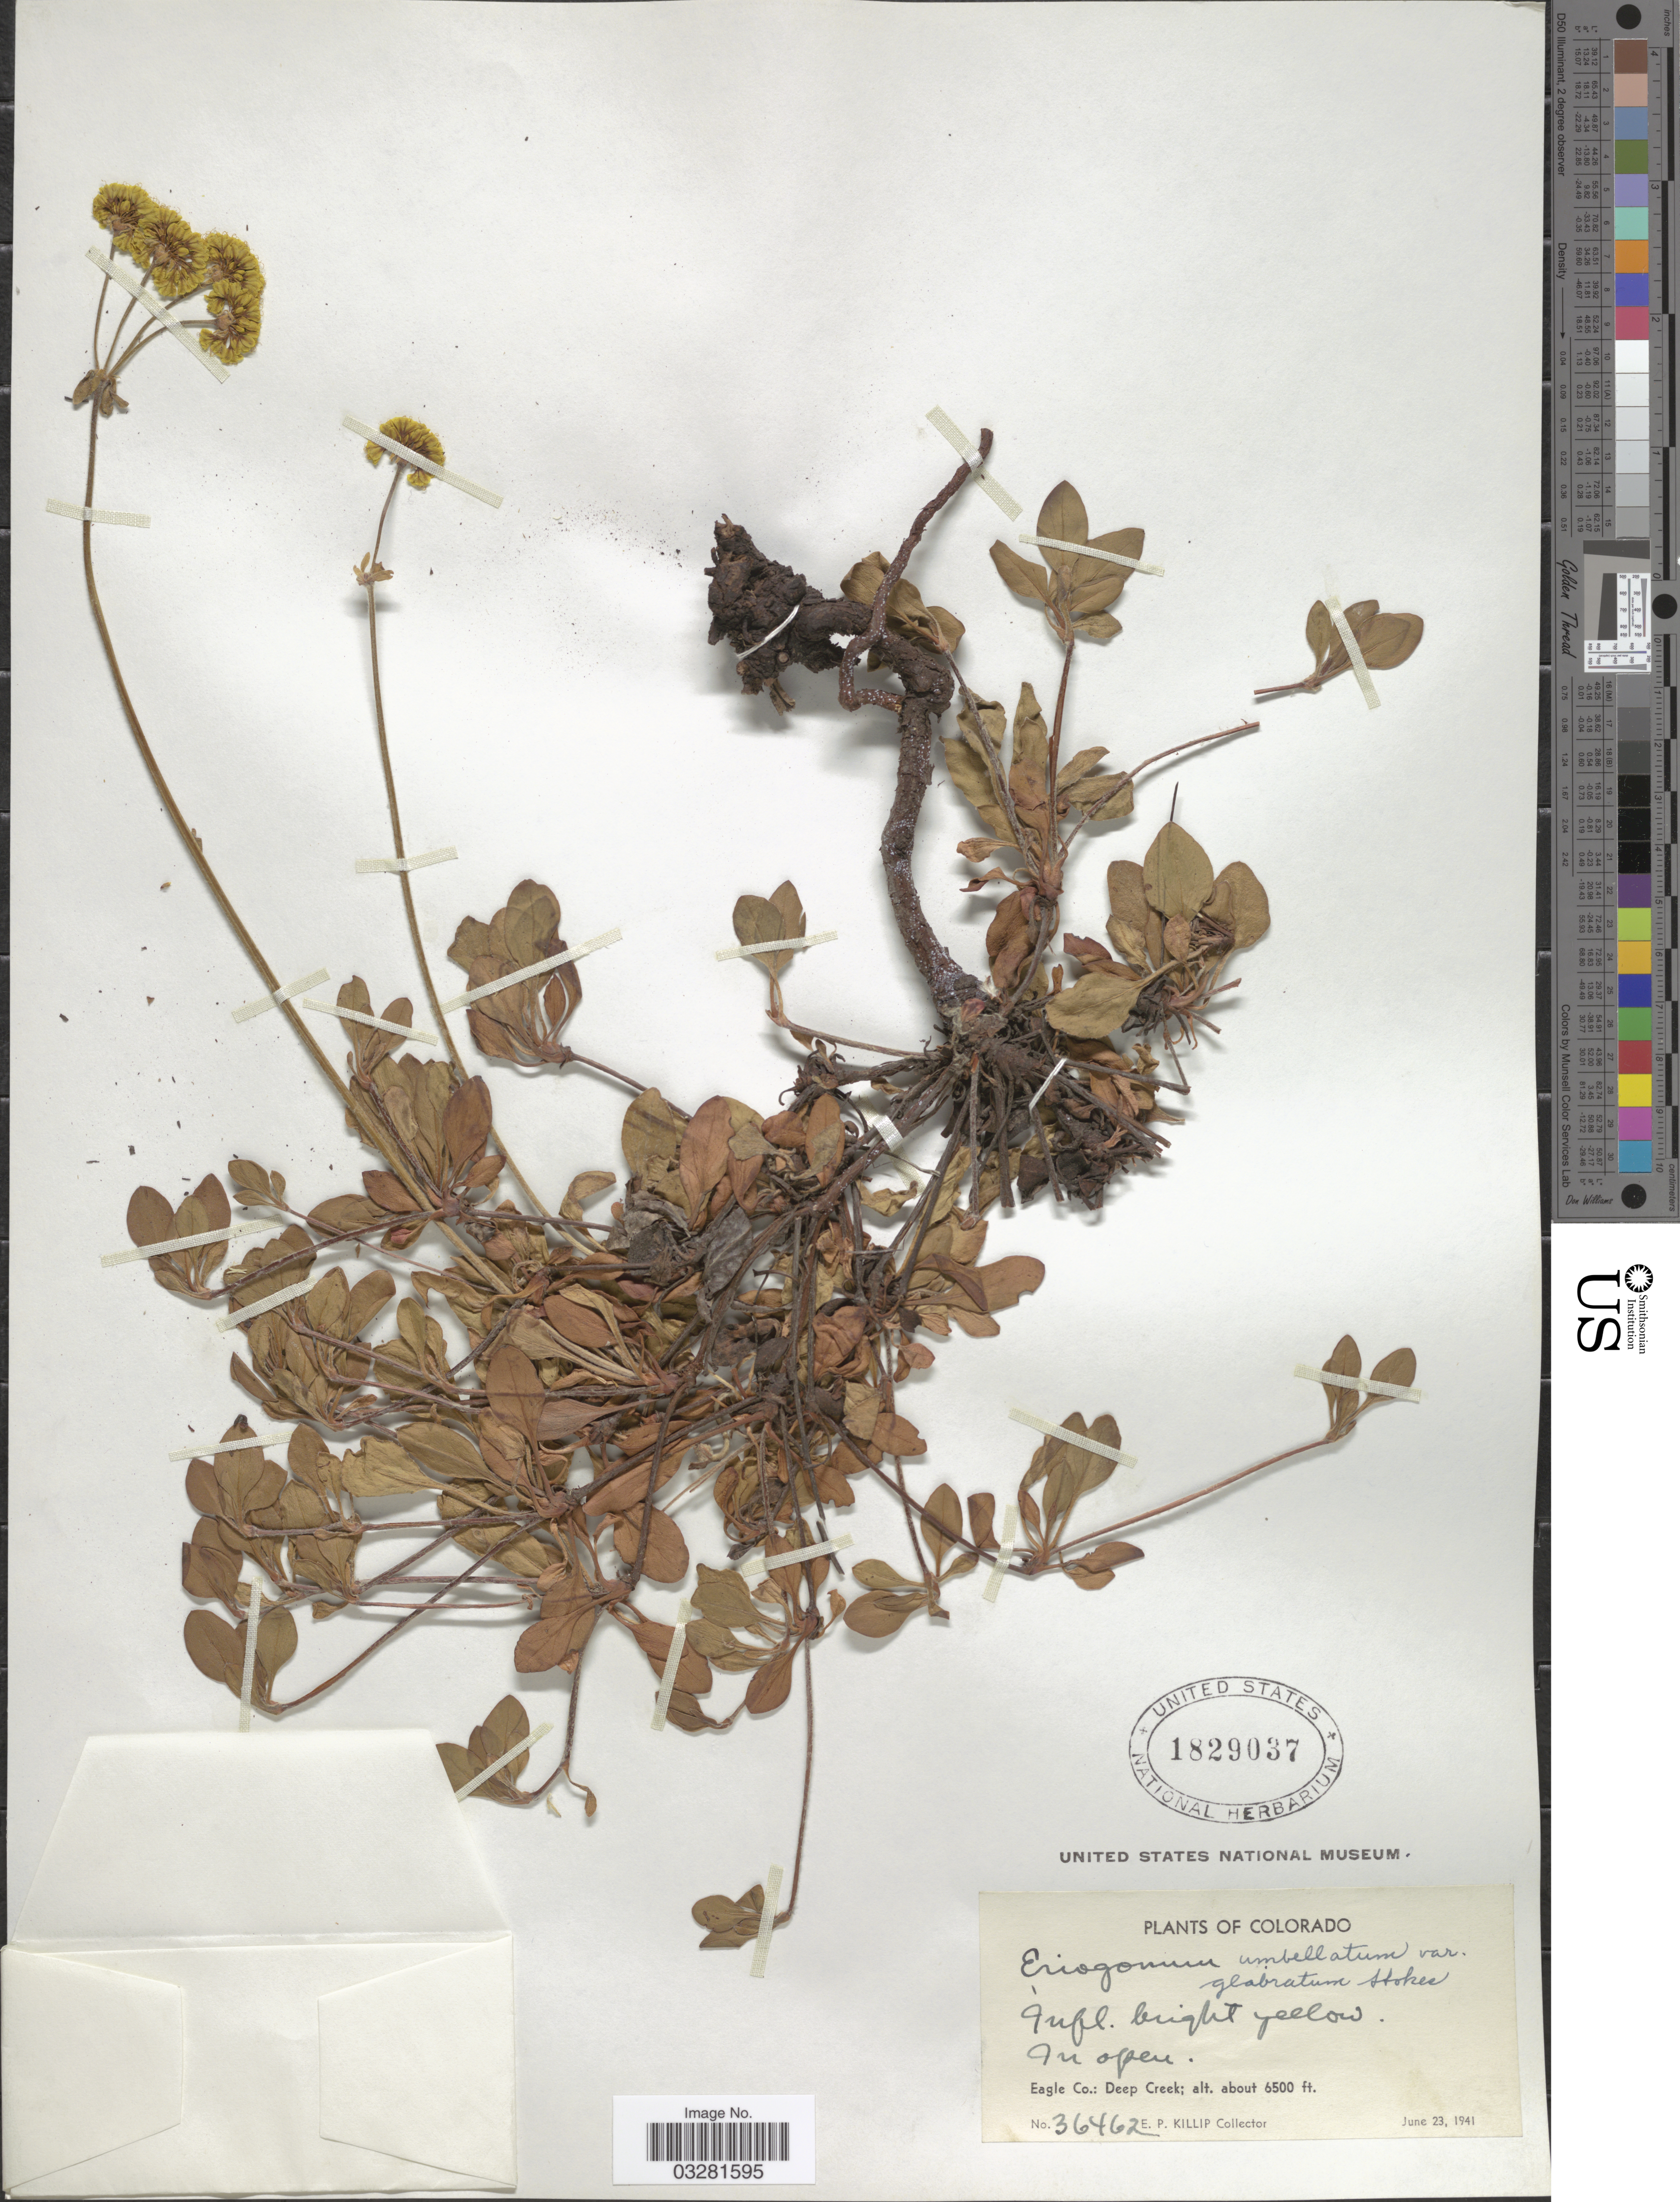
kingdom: Plantae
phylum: Tracheophyta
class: Magnoliopsida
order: Caryophyllales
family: Polygonaceae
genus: Eriogonum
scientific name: Eriogonum umbellatum var. intectum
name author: A. Nelson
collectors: E. P. Killip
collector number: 36462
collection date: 1941-06-23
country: United States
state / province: Colorado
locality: Eagle Co.: Deep Creek.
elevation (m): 1981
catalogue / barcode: US 1829037